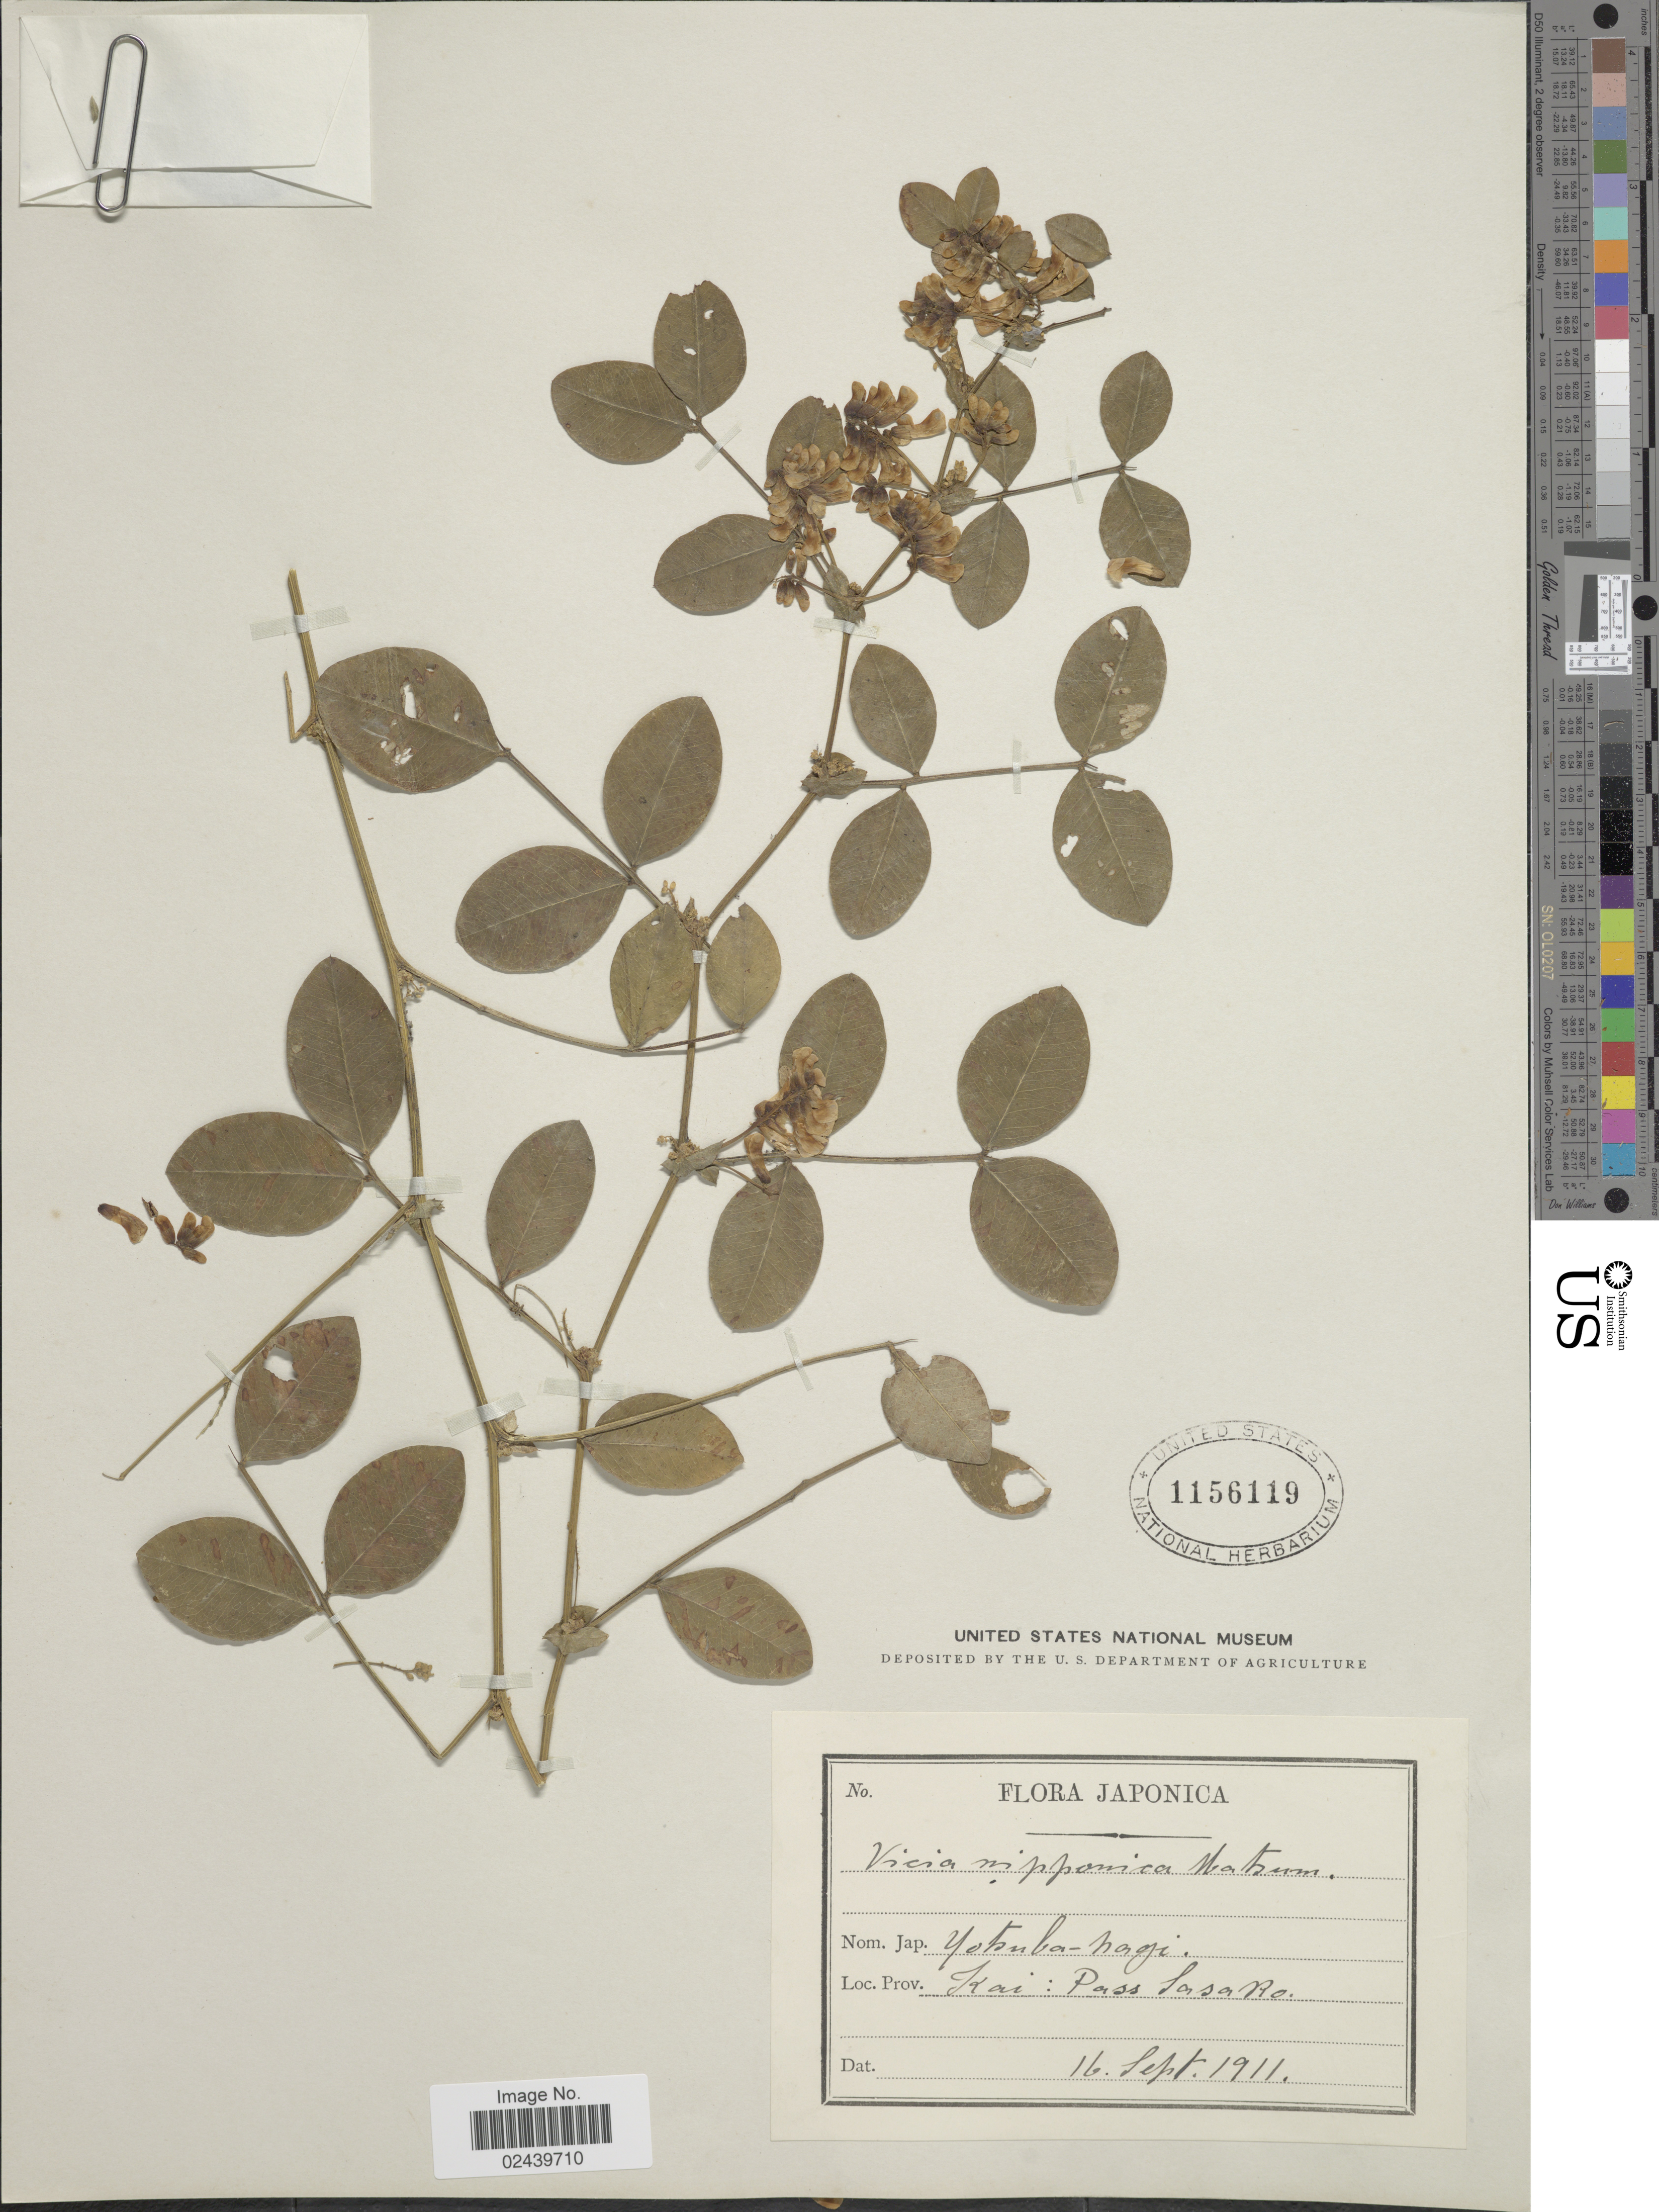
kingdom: Plantae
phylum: Tracheophyta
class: Magnoliopsida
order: Fabales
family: Fabaceae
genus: Vicia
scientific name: Vicia nipponica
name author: Matsum.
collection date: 1911-09-16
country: Japan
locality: Kai: Pass Sasako.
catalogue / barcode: US 1156119